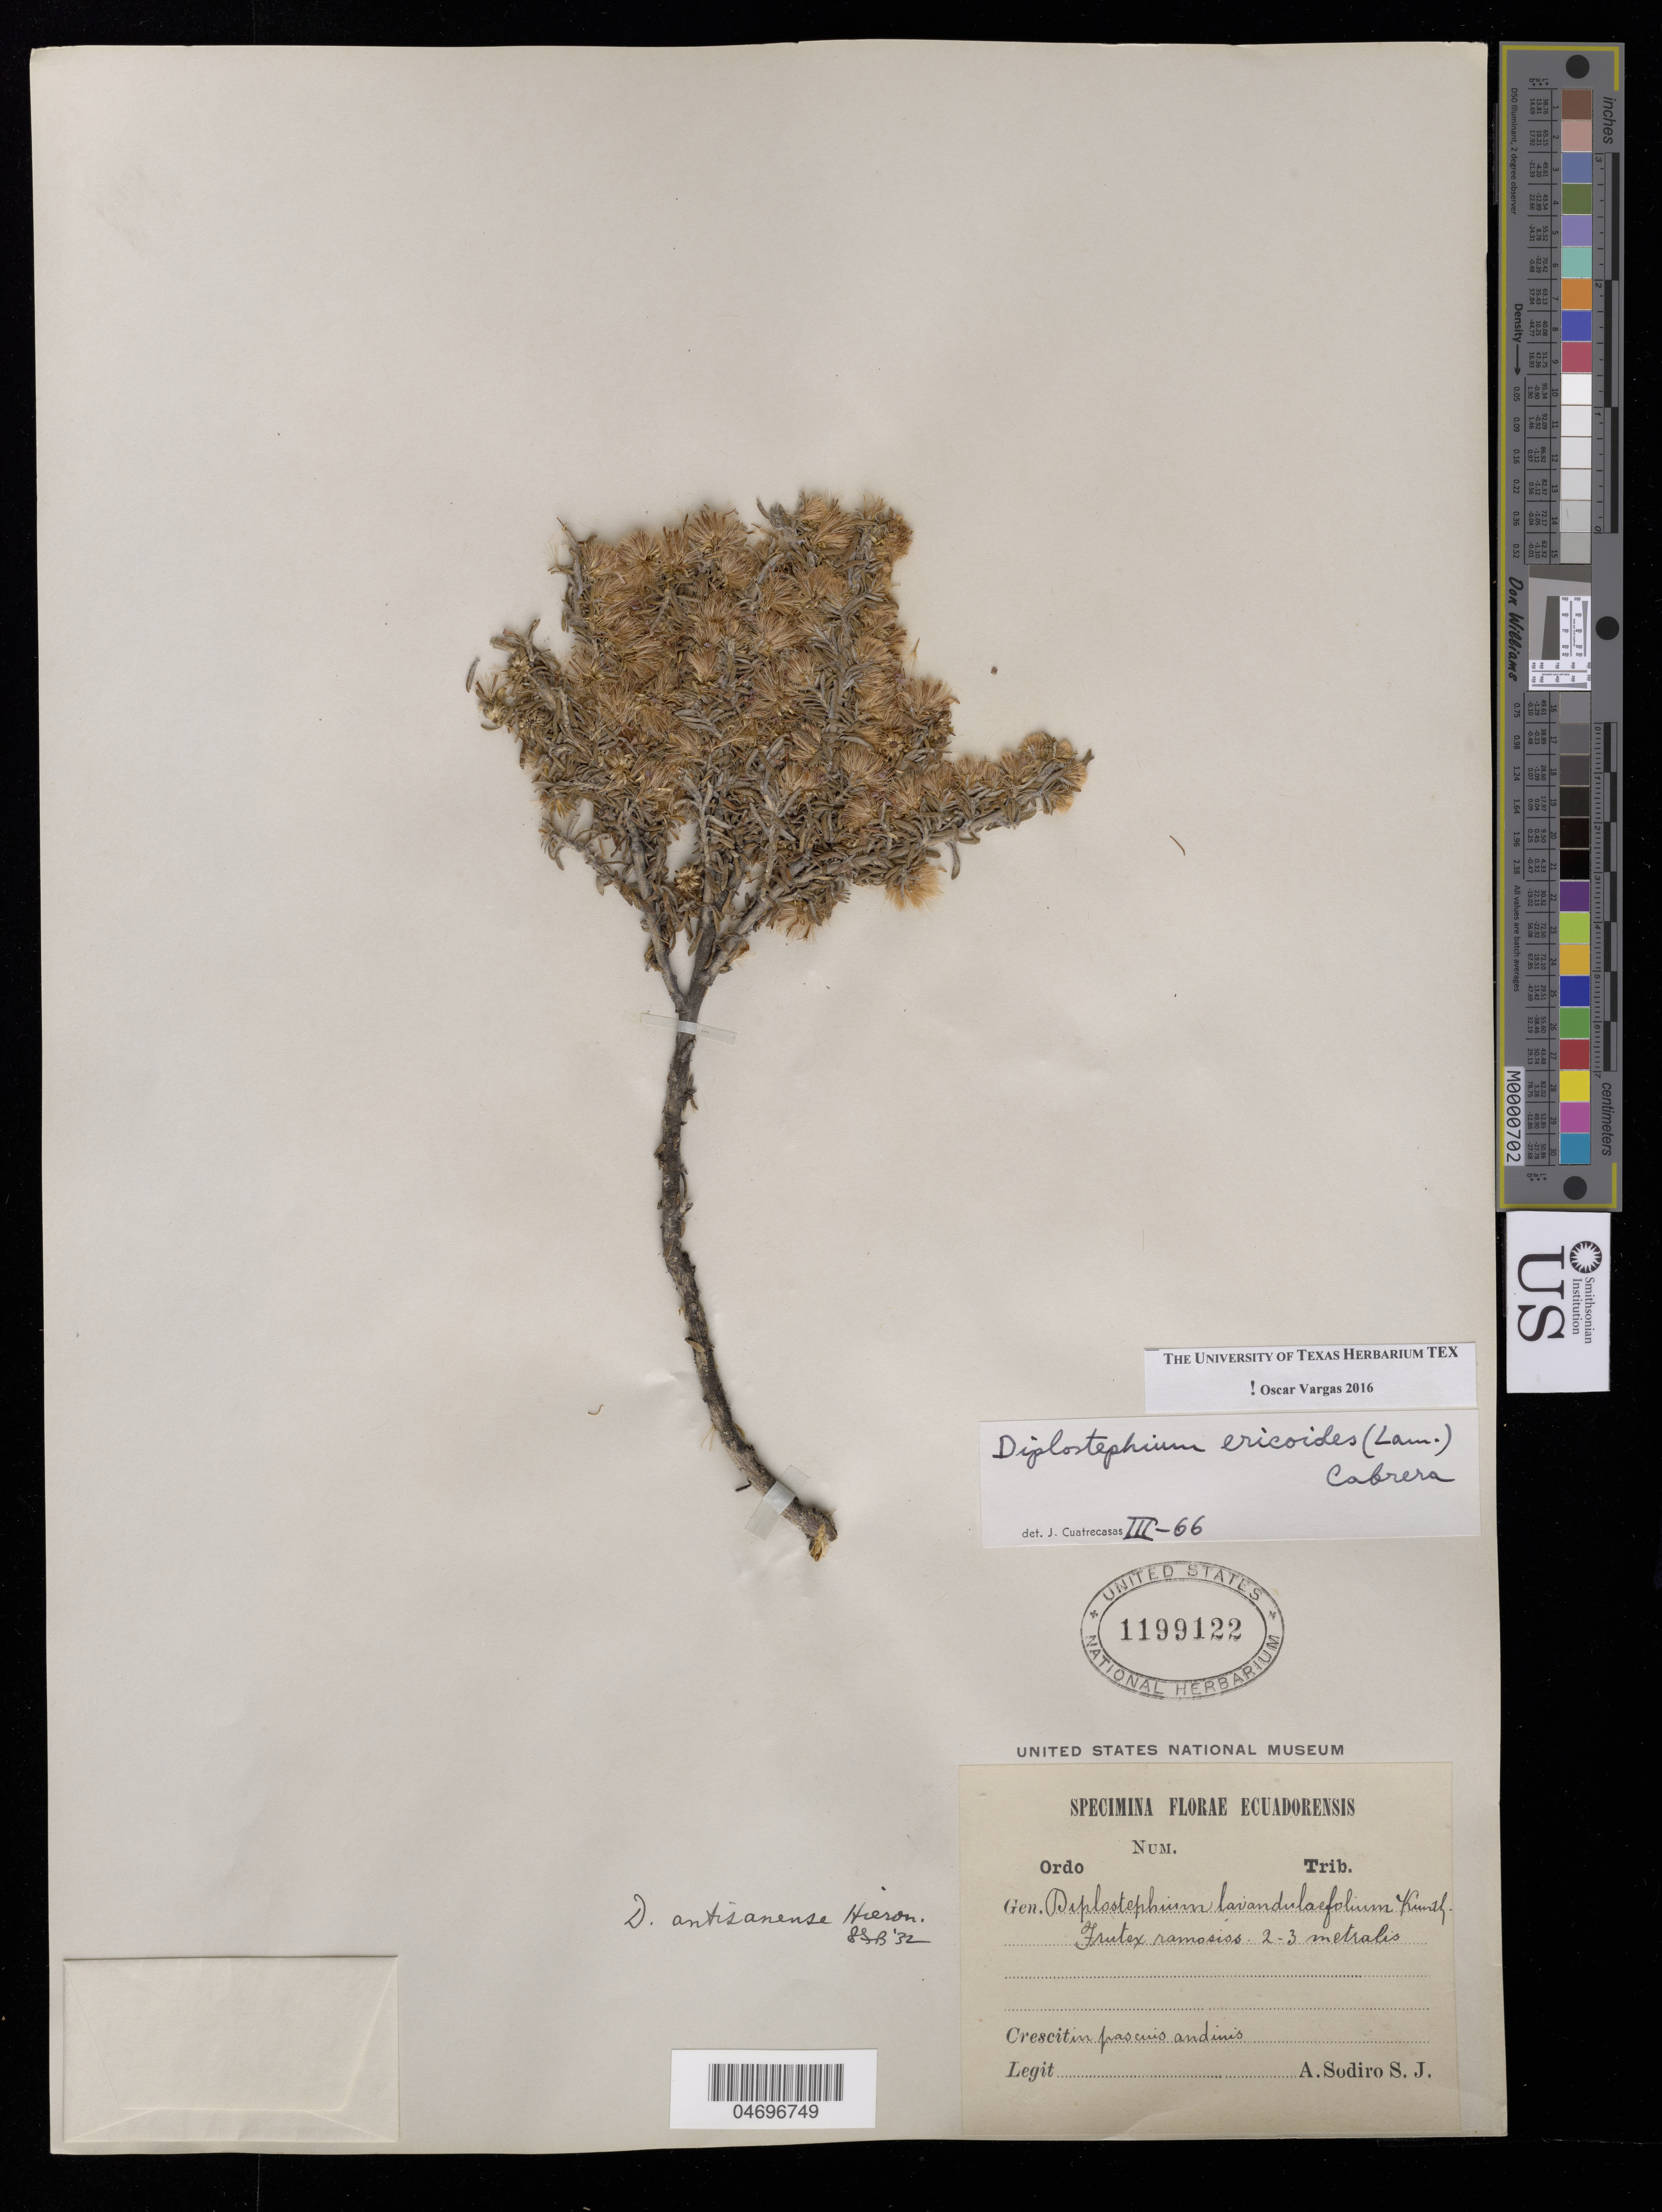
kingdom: Plantae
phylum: Tracheophyta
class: Magnoliopsida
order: Asterales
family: Asteraceae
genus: Diplostephium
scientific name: Diplostephium ericoides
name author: (Lam.) Cabrera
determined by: Vargas, Oscar M.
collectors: A. Sodiro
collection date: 1907-03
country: Ecuador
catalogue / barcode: US 1199122